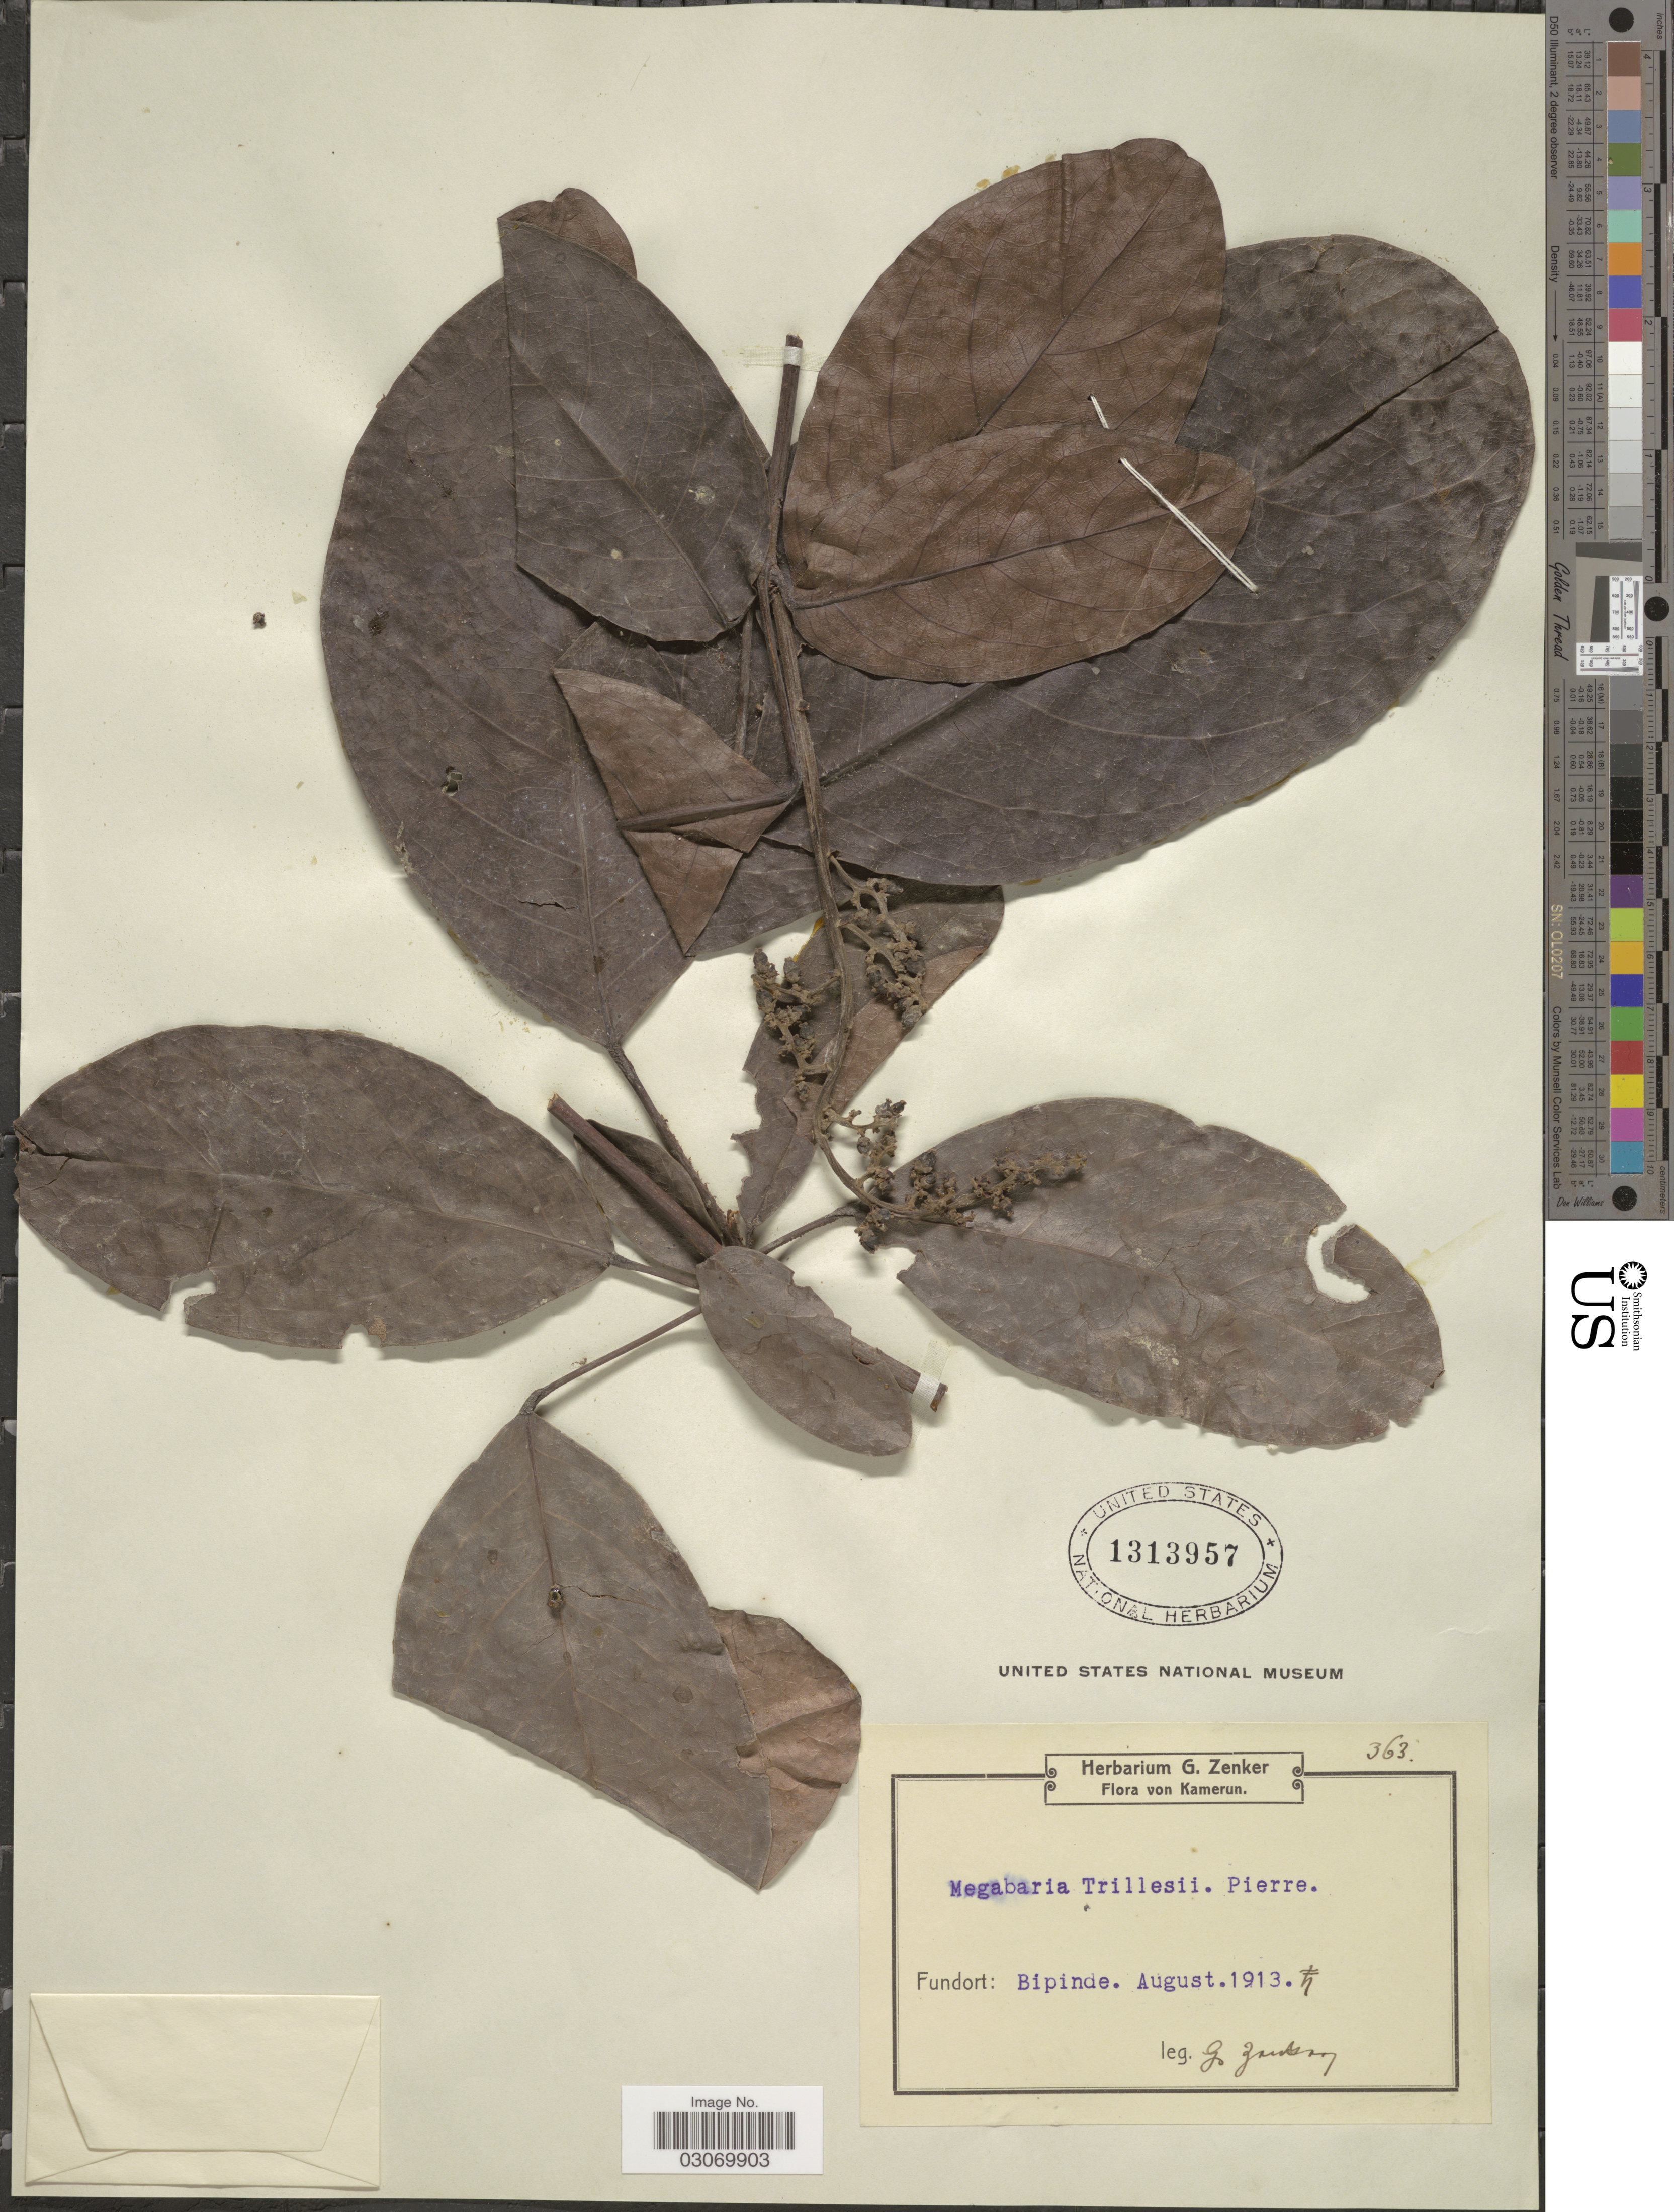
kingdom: Plantae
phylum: Tracheophyta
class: Magnoliopsida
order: Malpighiales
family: Phyllanthaceae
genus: Spondianthus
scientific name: Spondianthus preussii subsp. preussii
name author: (Engl.) J. Léonard & Nkounkou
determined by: Strong, Mark T., (BOT), Smithsonian Institution - National Museum of Natural History (UNITED STATES)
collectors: G. A. Zenker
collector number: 363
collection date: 1913-08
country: Cameroon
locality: Fundort: Bipinde.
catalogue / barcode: US 1313957